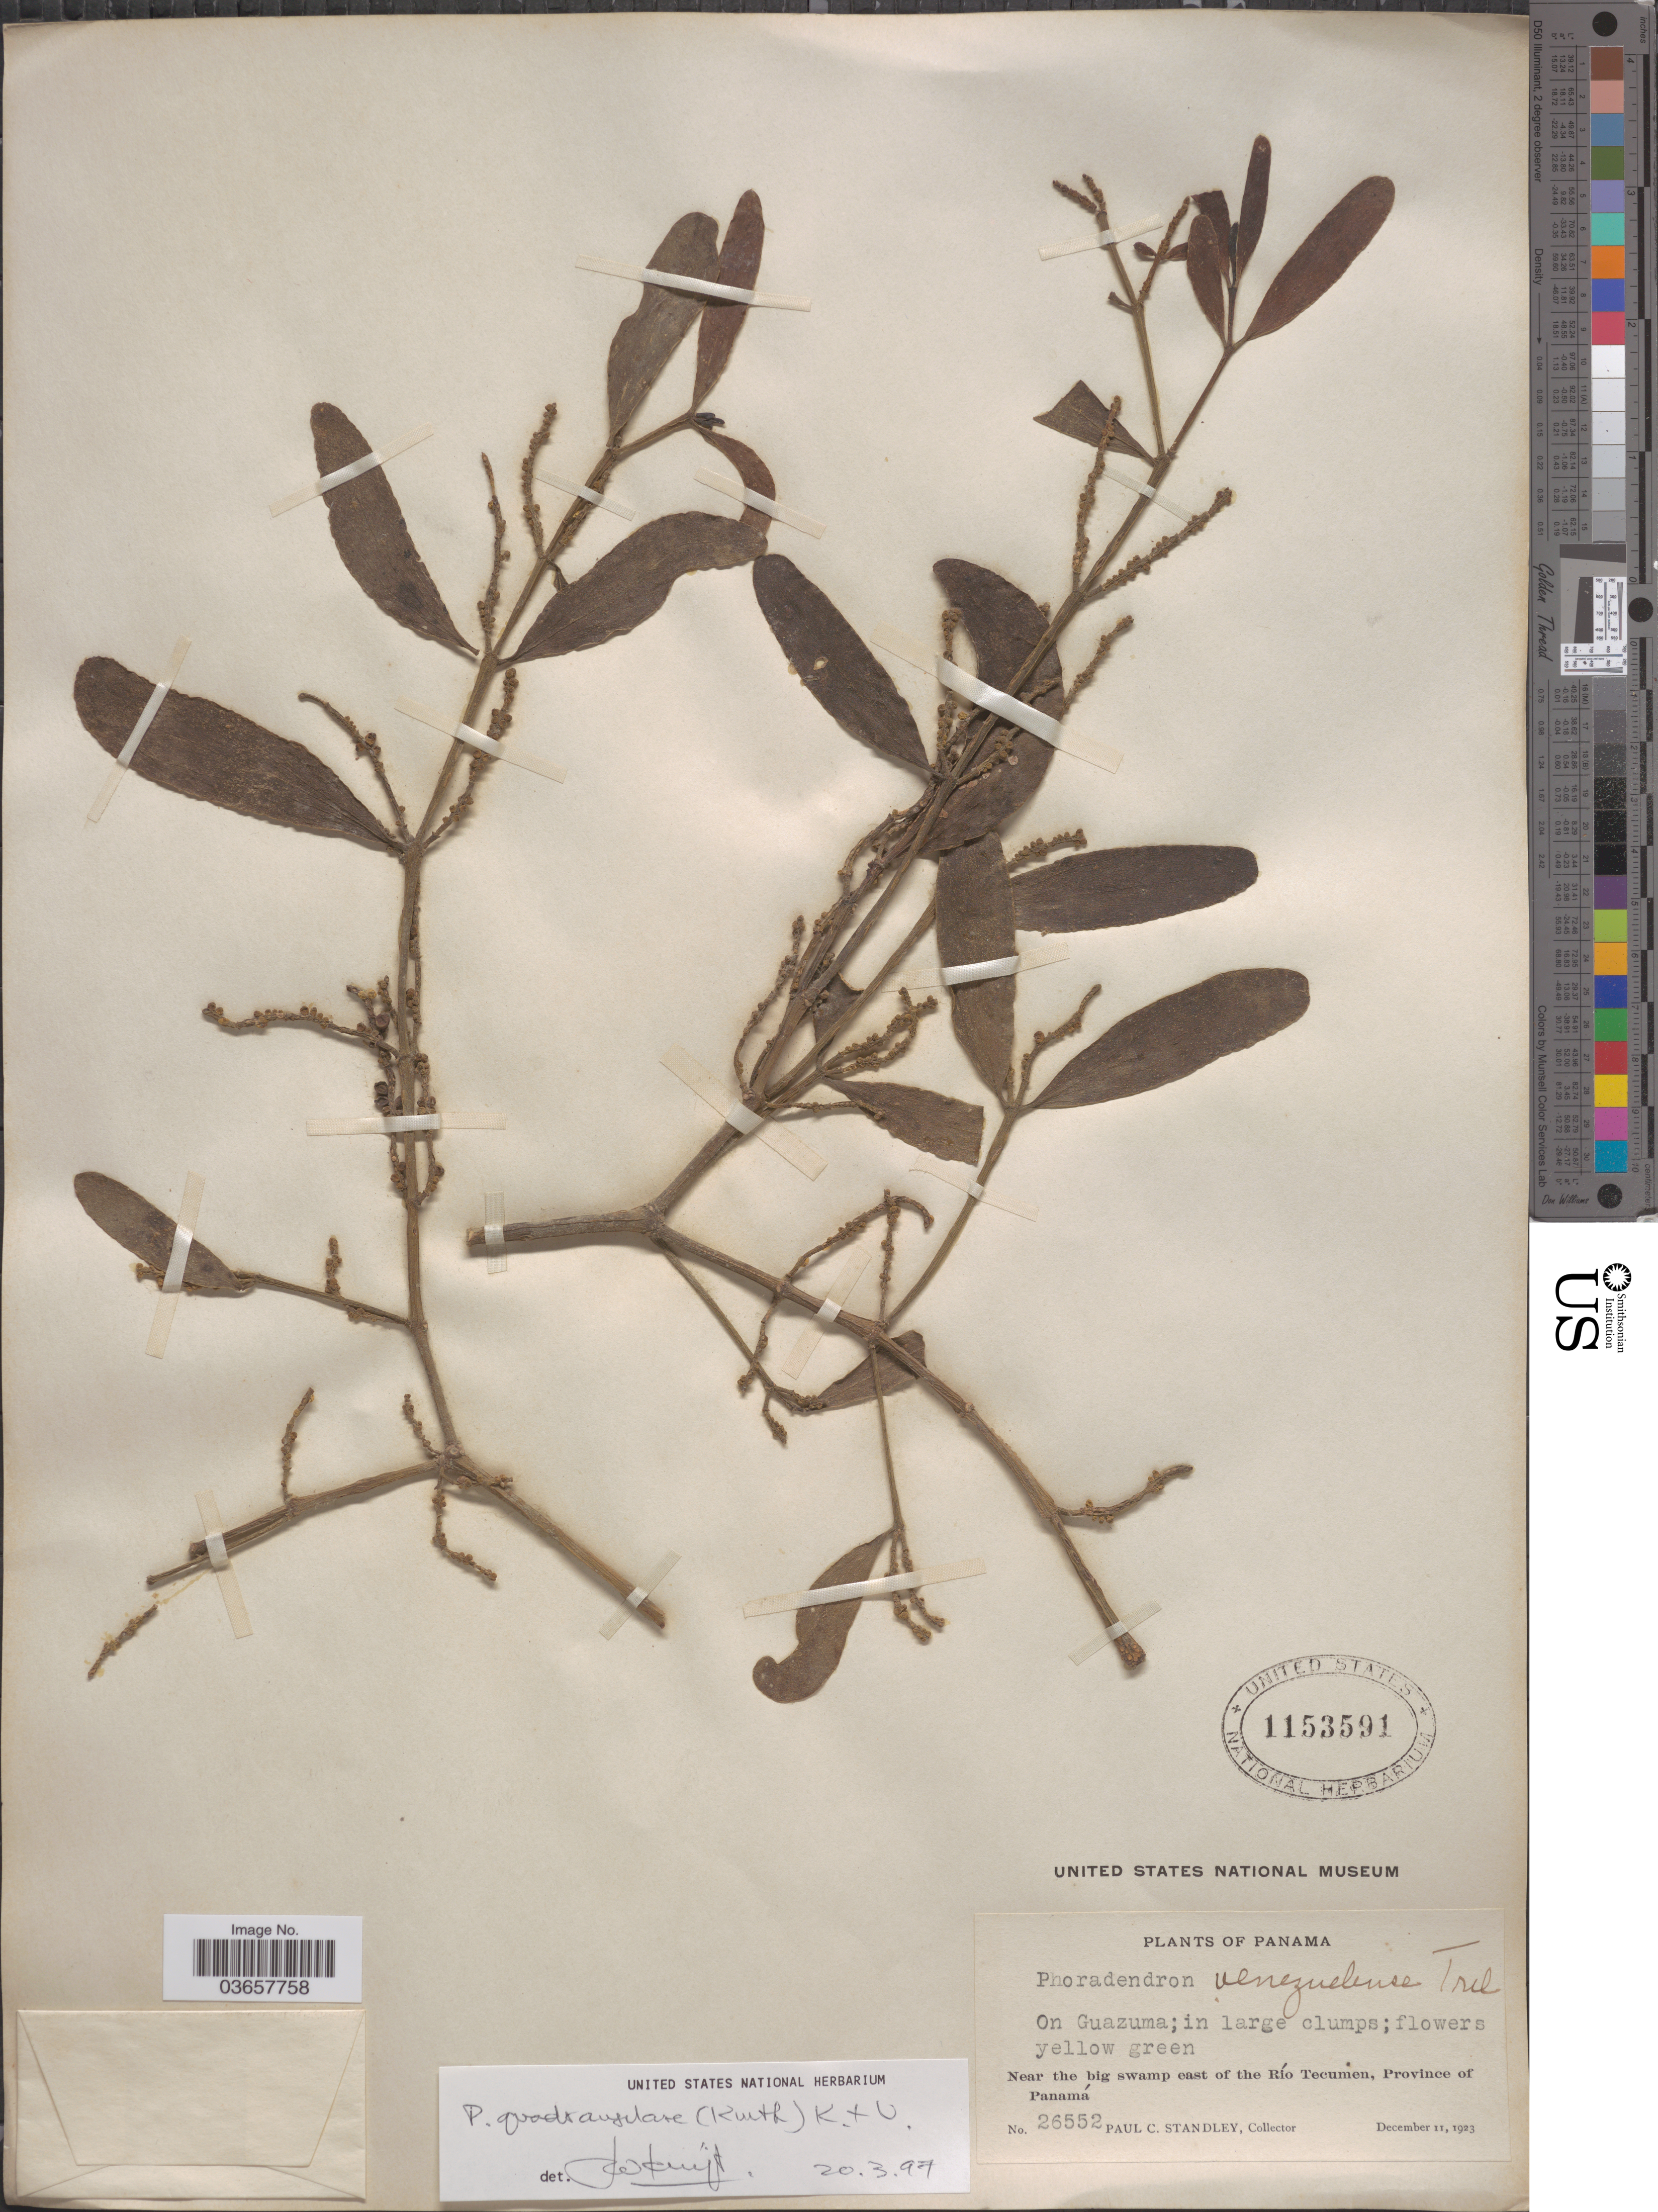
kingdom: Plantae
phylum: Tracheophyta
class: Magnoliopsida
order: Santalales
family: Viscaceae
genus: Phoradendron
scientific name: Phoradendron quadrangulare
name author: (Kunth) Griseb.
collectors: P. C. Standley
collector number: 26552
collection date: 1923-12-11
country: Panama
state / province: Panamá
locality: On Guazuma. Near the big swamp east of the Río Tecumen.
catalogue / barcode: US 1153591